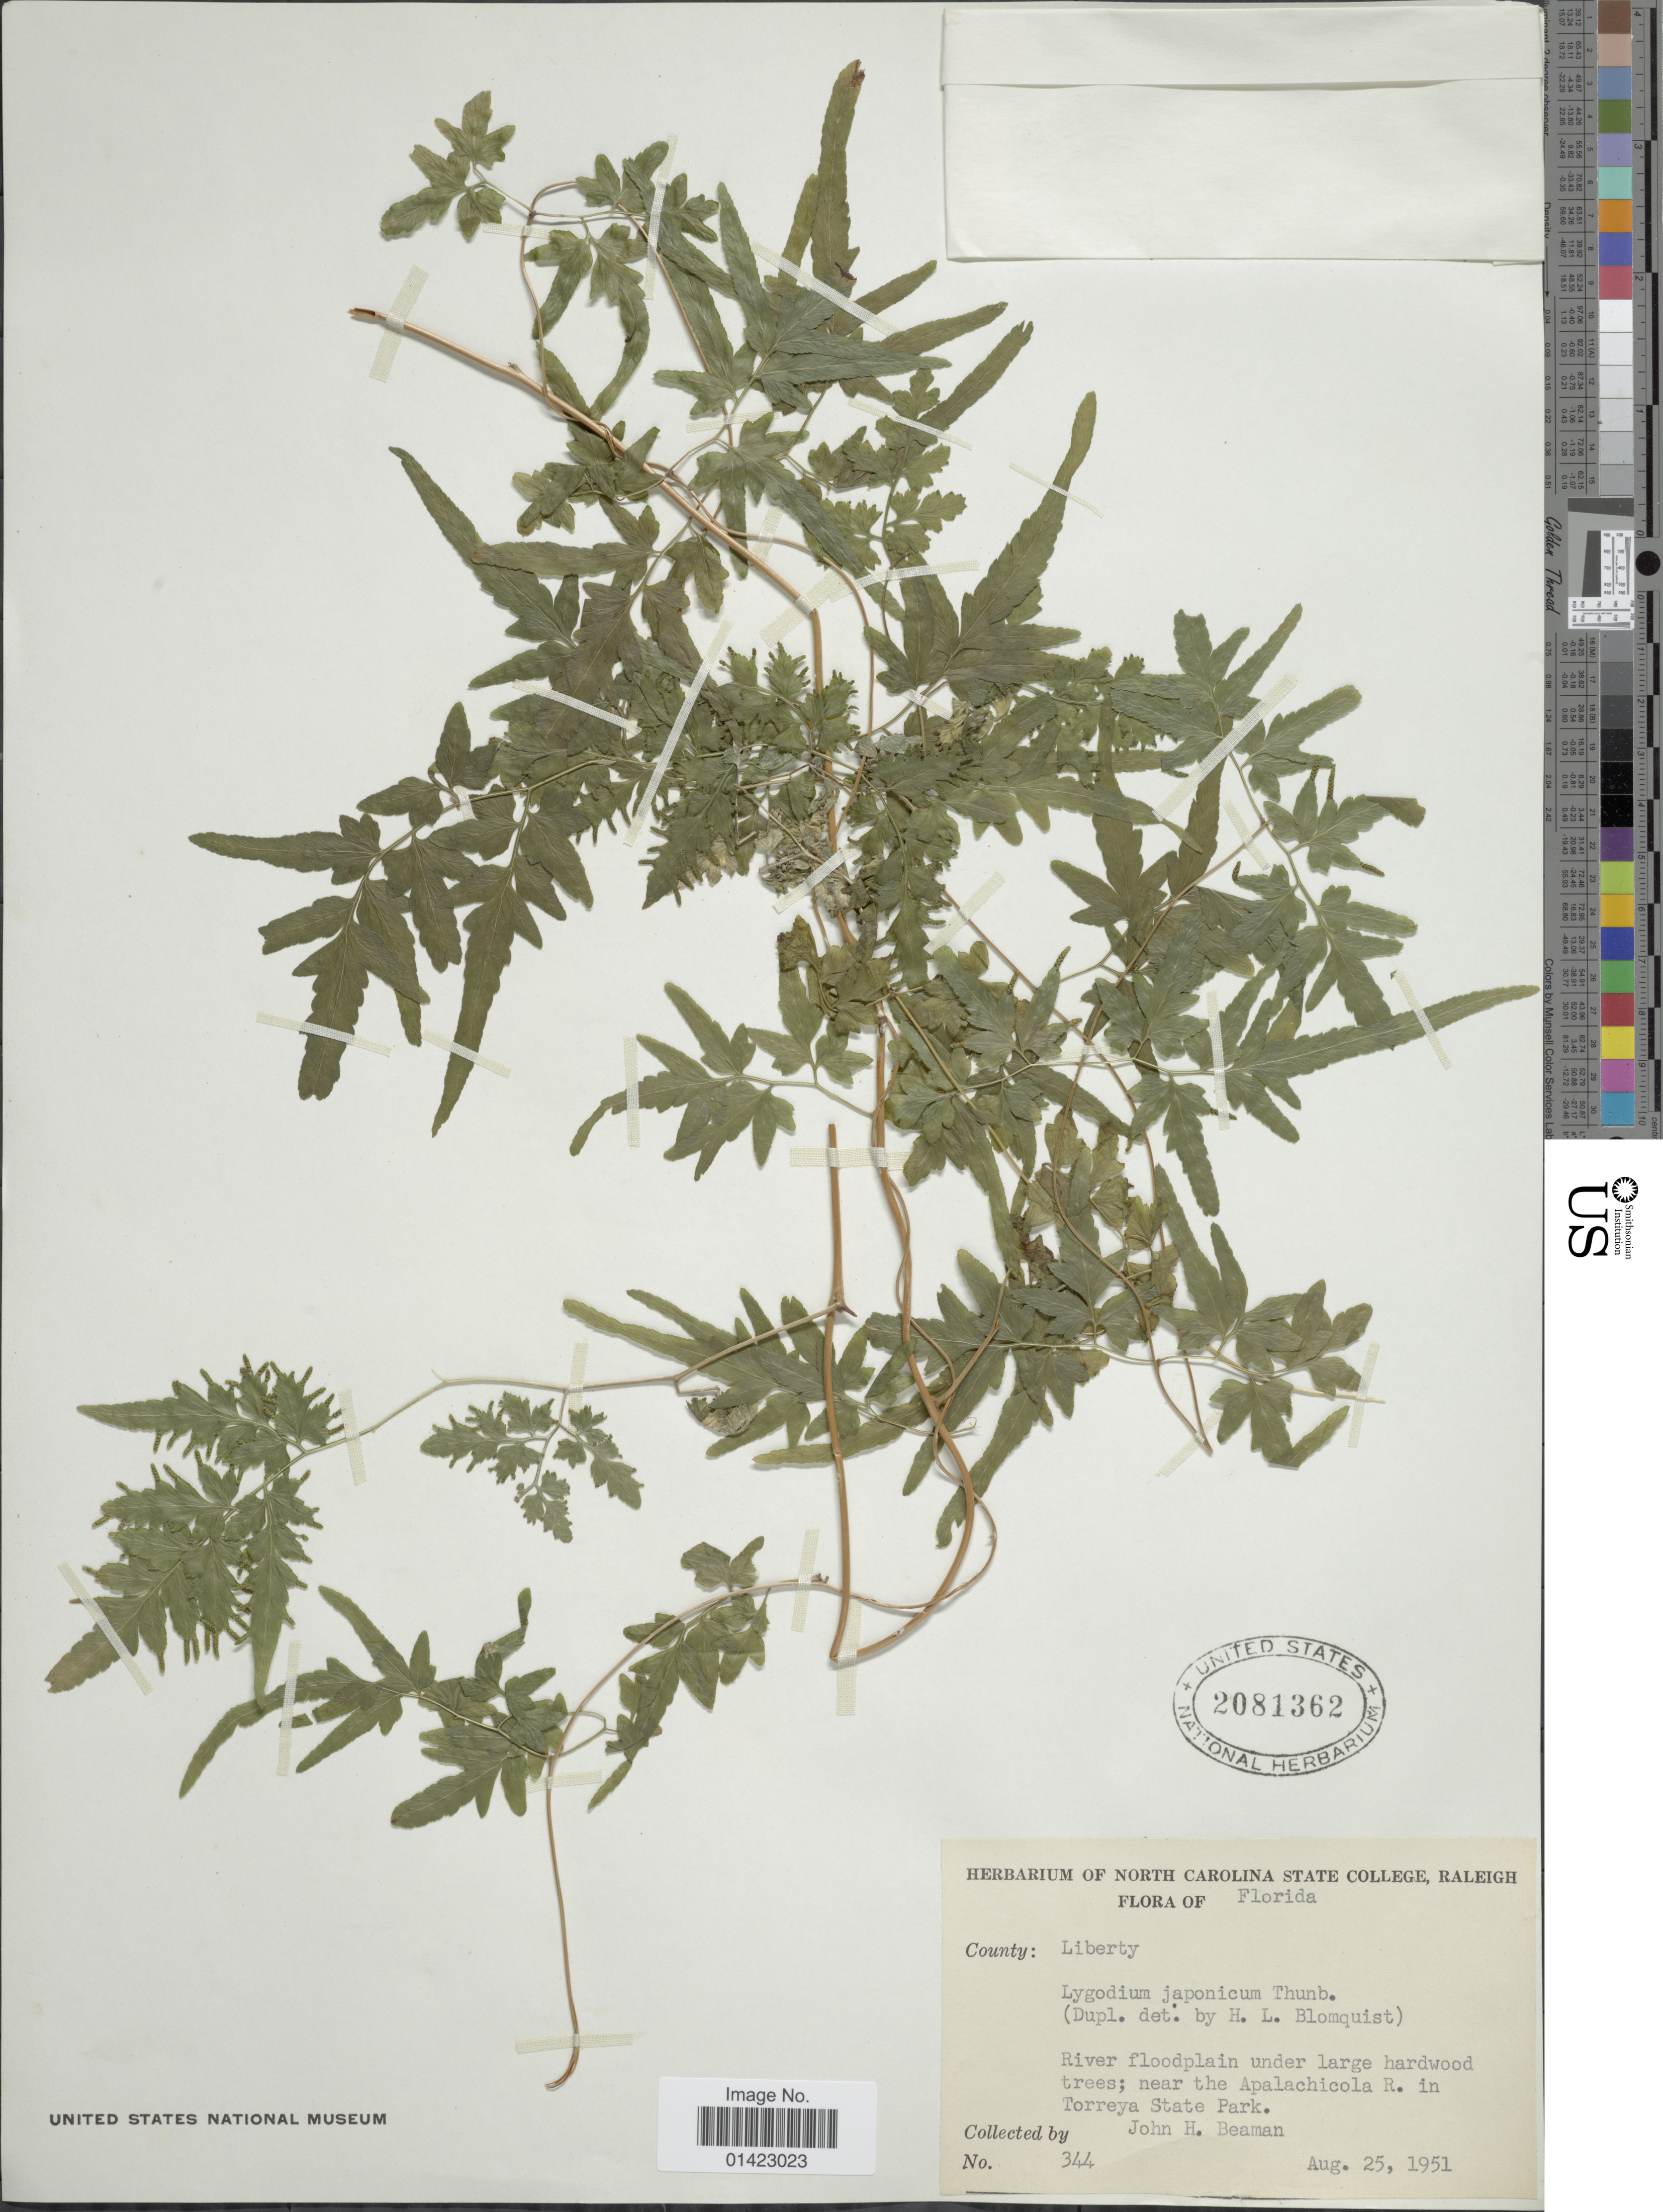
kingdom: Plantae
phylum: Tracheophyta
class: Polypodiopsida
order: Schizaeales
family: Lygodiaceae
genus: Lygodium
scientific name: Lygodium japonicum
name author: (Thunb.) Sw.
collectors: J. H. Beaman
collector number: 344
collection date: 1951-08-25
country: United States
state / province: Florida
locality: River floodplain under large hardwood trees near the Apalachicola R. in Torreya State Park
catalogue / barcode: US 2081362